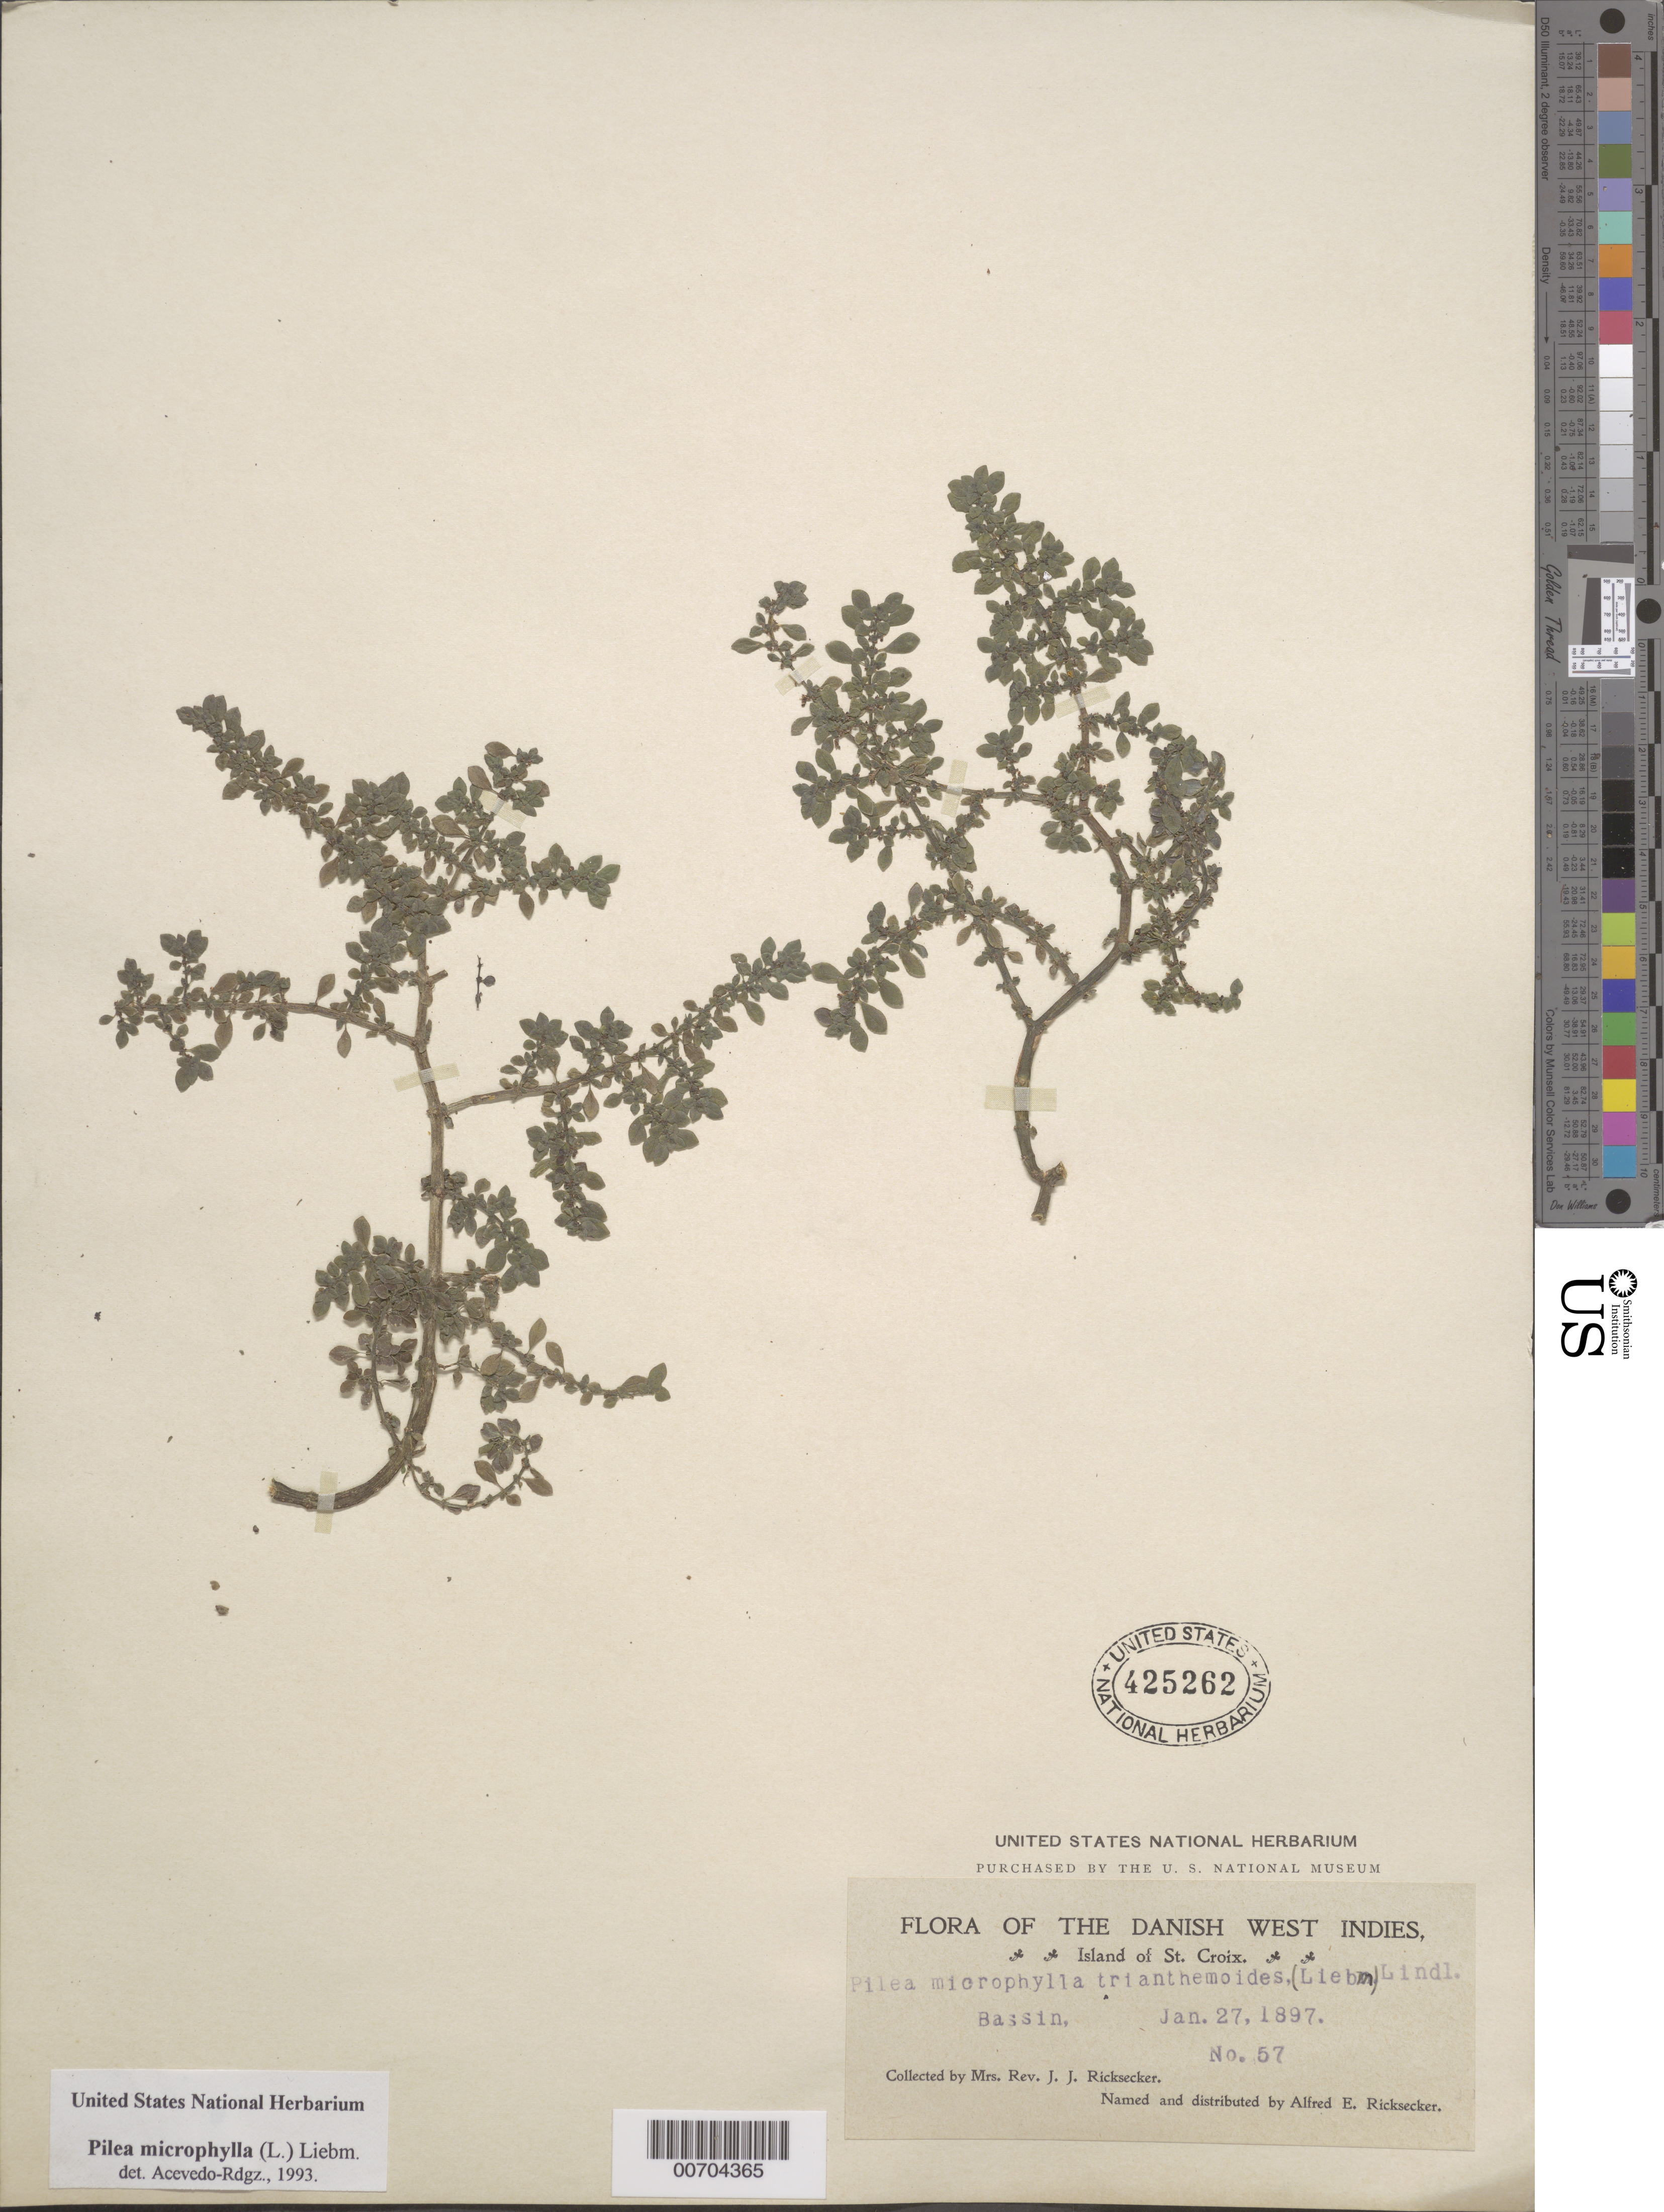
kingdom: Plantae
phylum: Tracheophyta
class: Magnoliopsida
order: Rosales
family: Urticaceae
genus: Pilea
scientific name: Pilea microphylla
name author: (L.) Liebm.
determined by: Acevedo-Rodríguez, P., (BOT), Smithsonian Institution - National Museum of Natural History (UNITED STATES)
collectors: A. E. Ricksecker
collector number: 57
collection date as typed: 27 Jan 1897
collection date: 1897-01-27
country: U.S. Virgin Islands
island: St. Croix Island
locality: Bassin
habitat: bassin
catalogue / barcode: US 425262